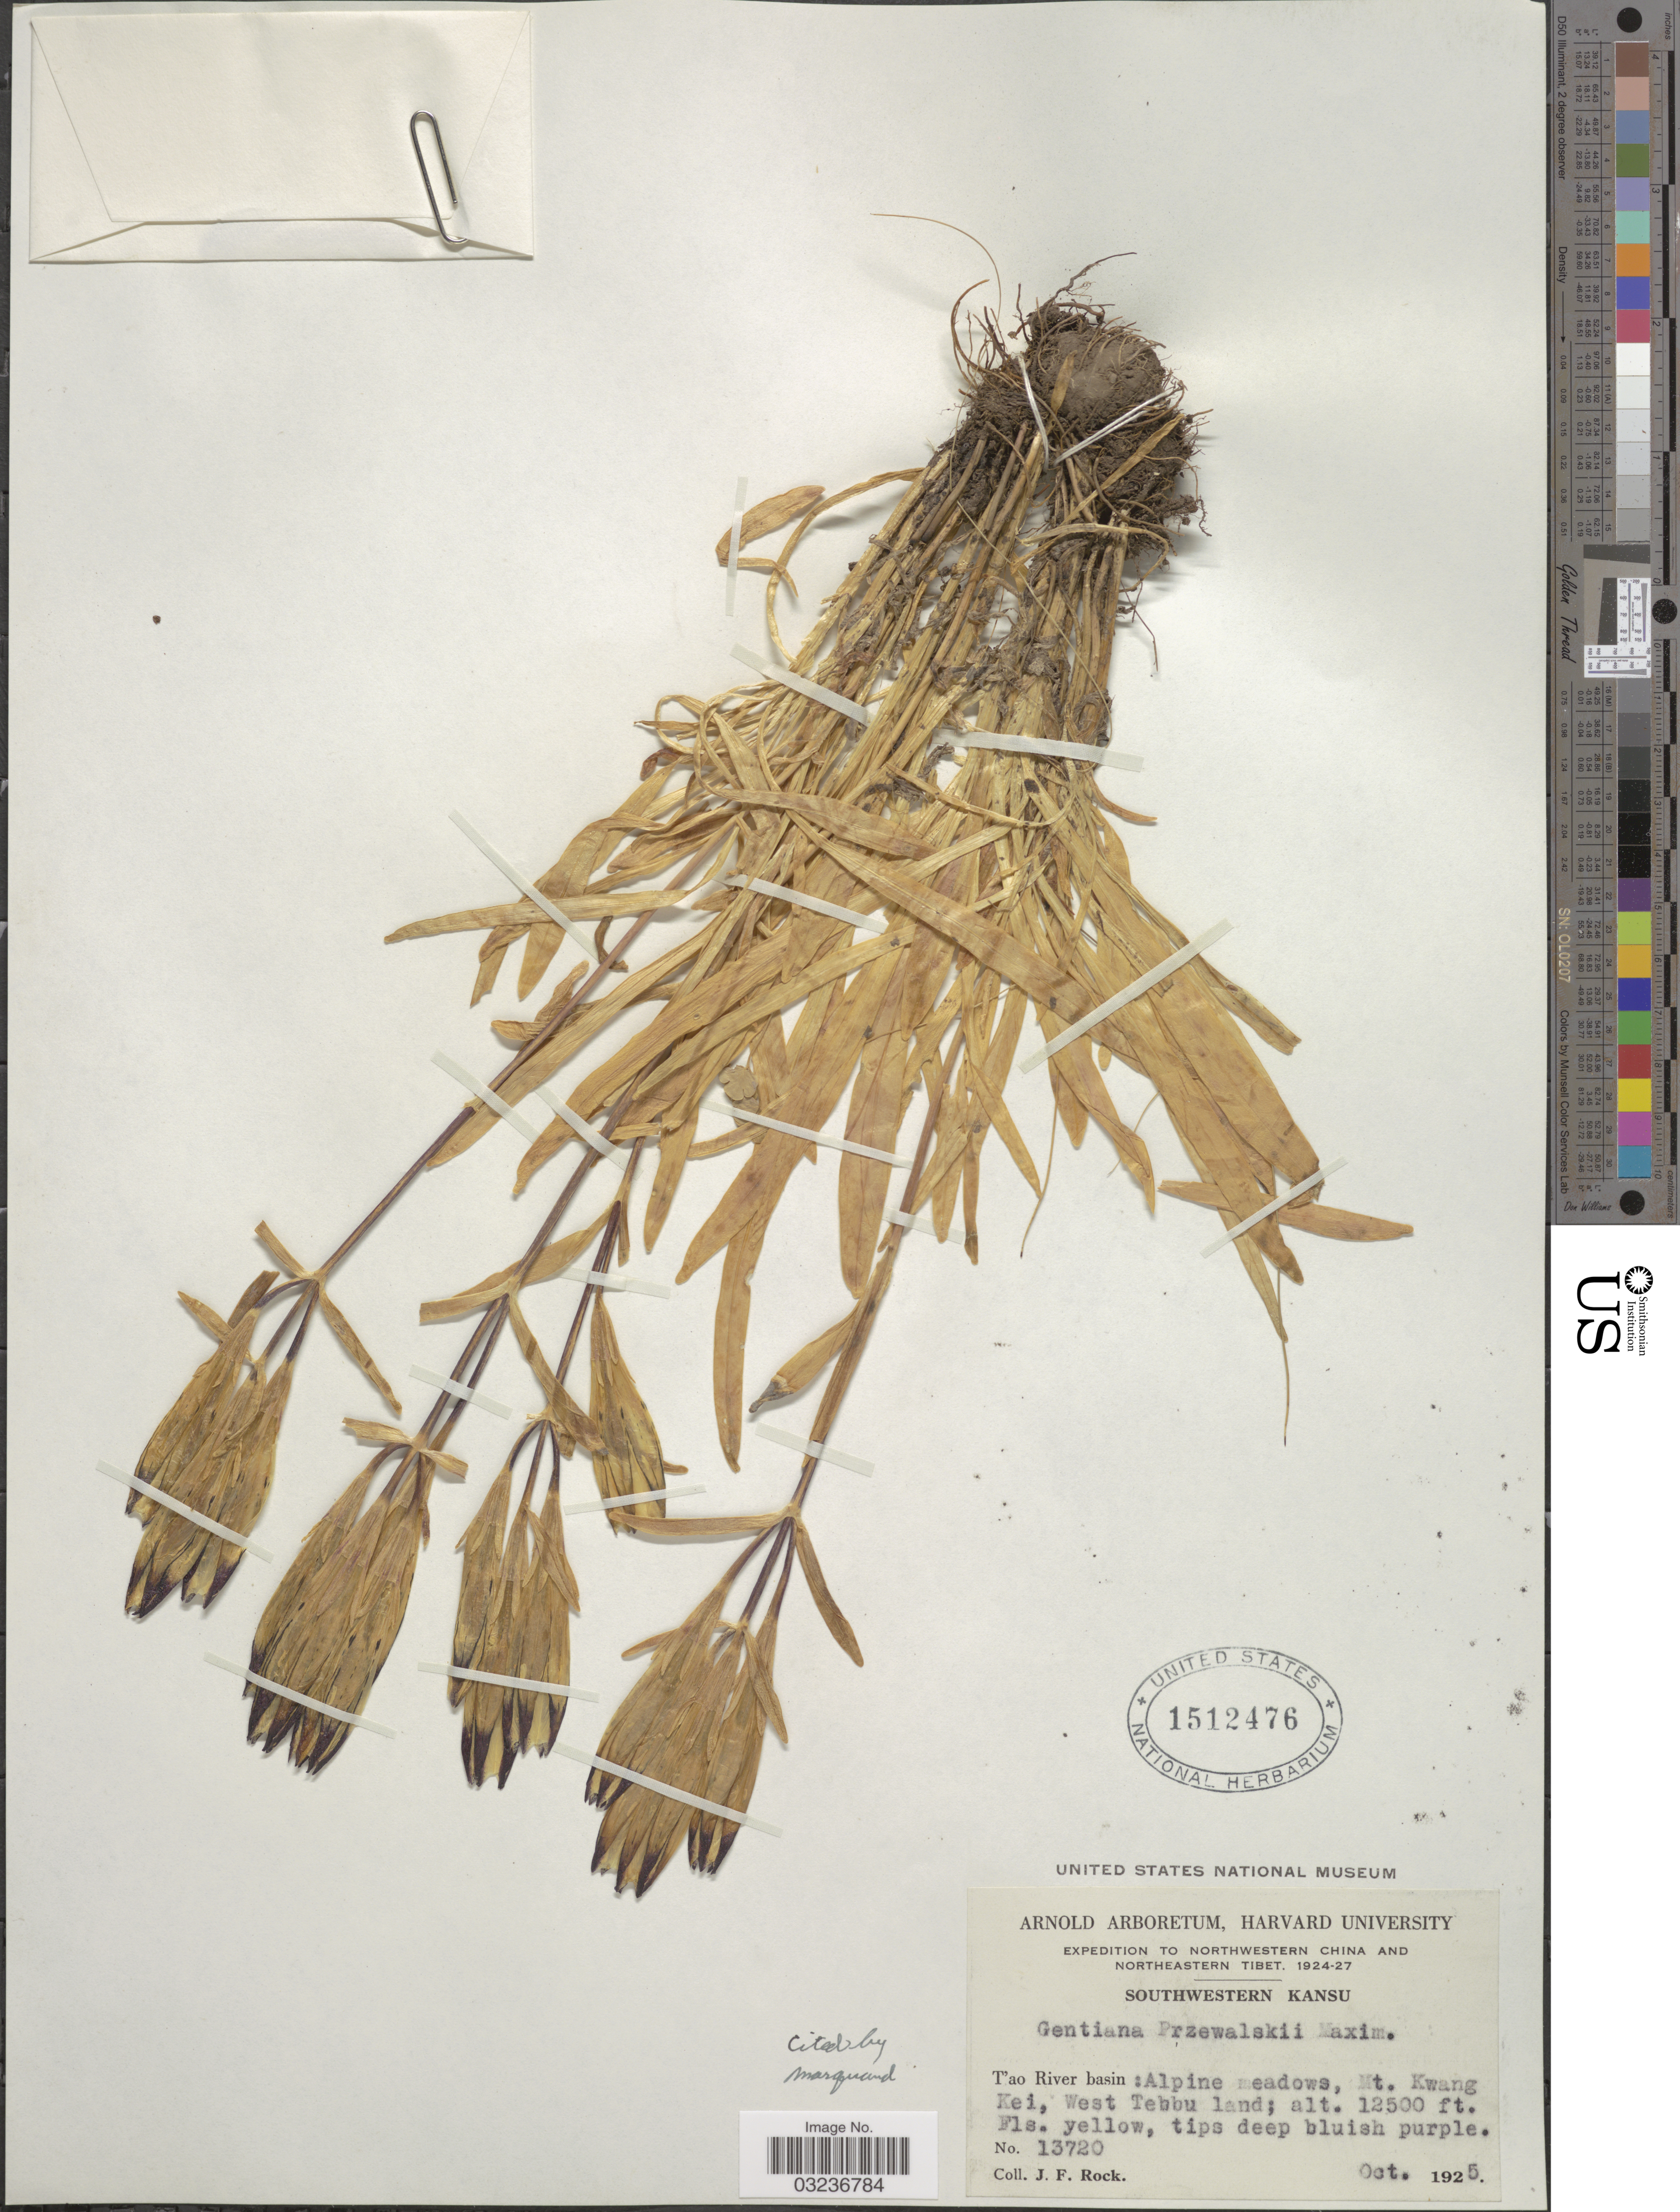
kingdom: Plantae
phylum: Tracheophyta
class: Magnoliopsida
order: Gentianales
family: Gentianaceae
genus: Gentiana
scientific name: Gentiana przewalskii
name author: Maxim.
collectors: J. Rock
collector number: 13720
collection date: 1925-10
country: China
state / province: Gansu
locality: Northwestern China and Northeastern Tibet, Southwestern Kansu, T'ao River basin: Alpine meadows, Mt. Kwang Kei, West Tebbu land.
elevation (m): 3810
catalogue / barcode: US 1512476